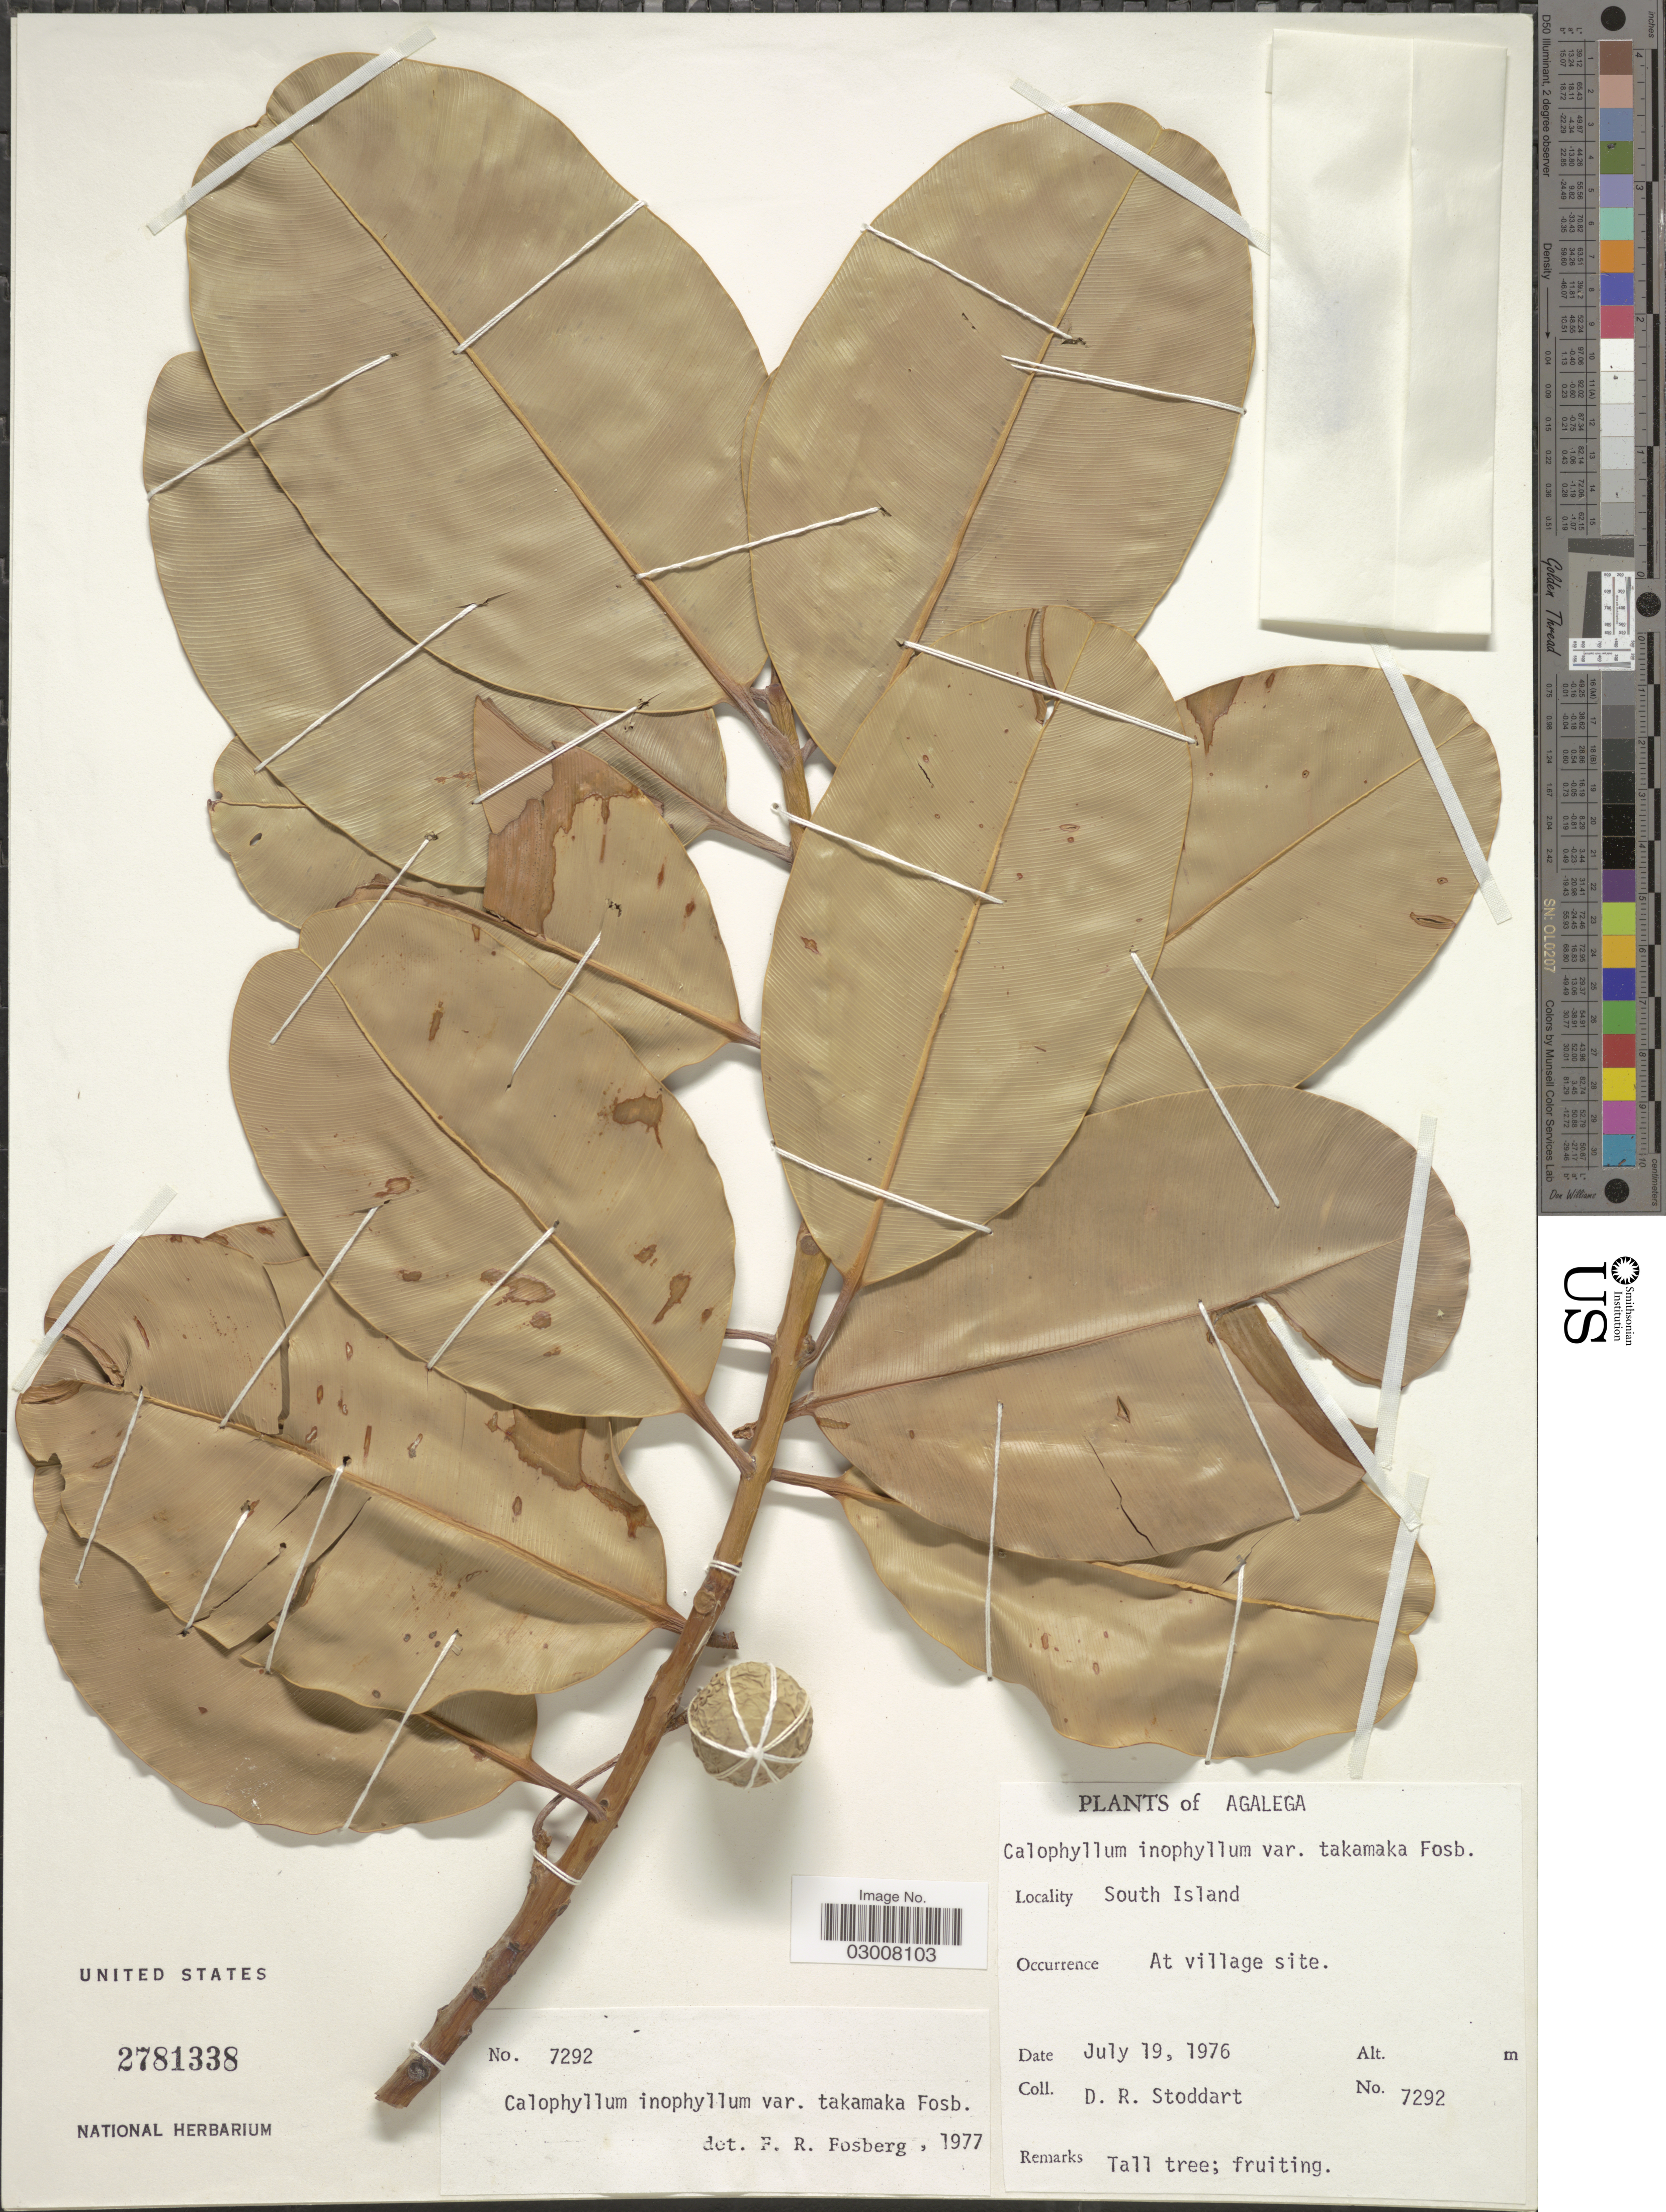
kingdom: Plantae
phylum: Tracheophyta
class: Magnoliopsida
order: Malpighiales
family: Calophyllaceae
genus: Calophyllum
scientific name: Calophyllum inophyllum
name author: L.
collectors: D. R. Stoddart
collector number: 7292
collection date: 1976-07-19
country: Mauritius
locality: Agalega, South Island.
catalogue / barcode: US 2781338